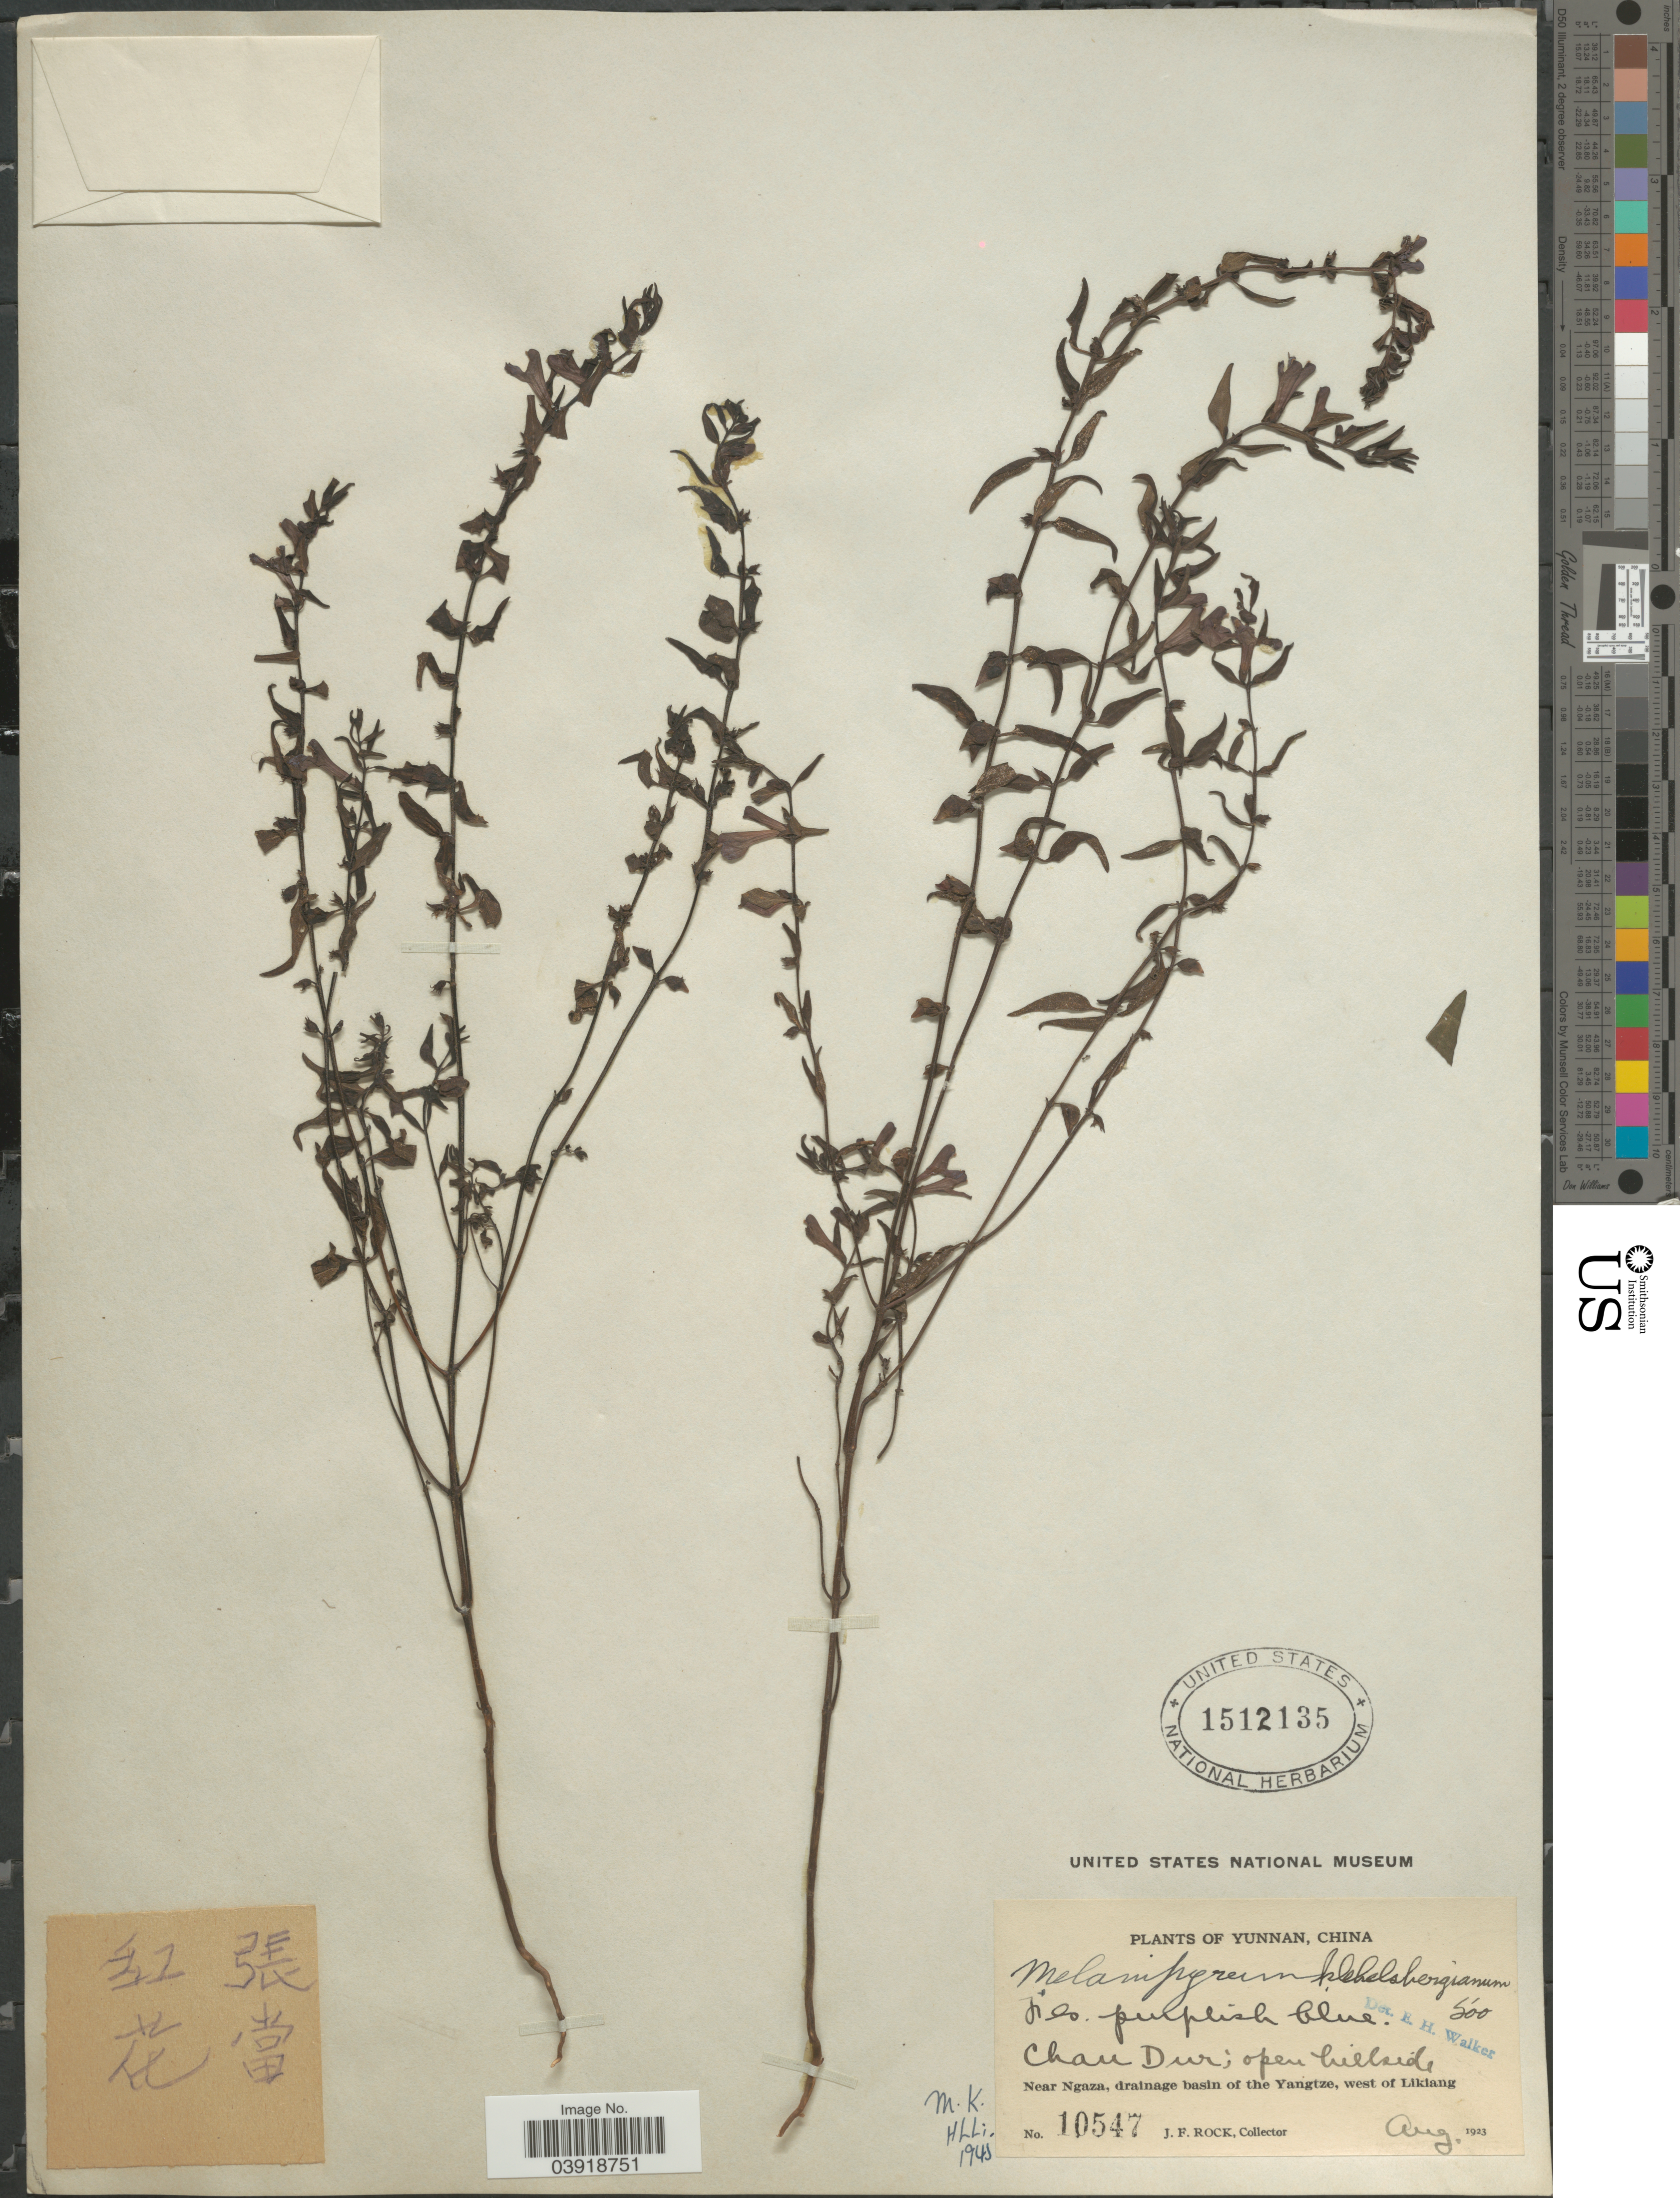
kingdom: Plantae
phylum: Tracheophyta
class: Magnoliopsida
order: Lamiales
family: Orobanchaceae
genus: Melampyrum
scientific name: Melampyrum klebelsbergianum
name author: Soó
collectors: J. Rock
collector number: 10547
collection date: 1923-08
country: China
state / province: Yunnan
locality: Chau Dur; open hillside. Near Ngaza, drainage basin of the Yangtze, west of Likiang.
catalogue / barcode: US 1512135